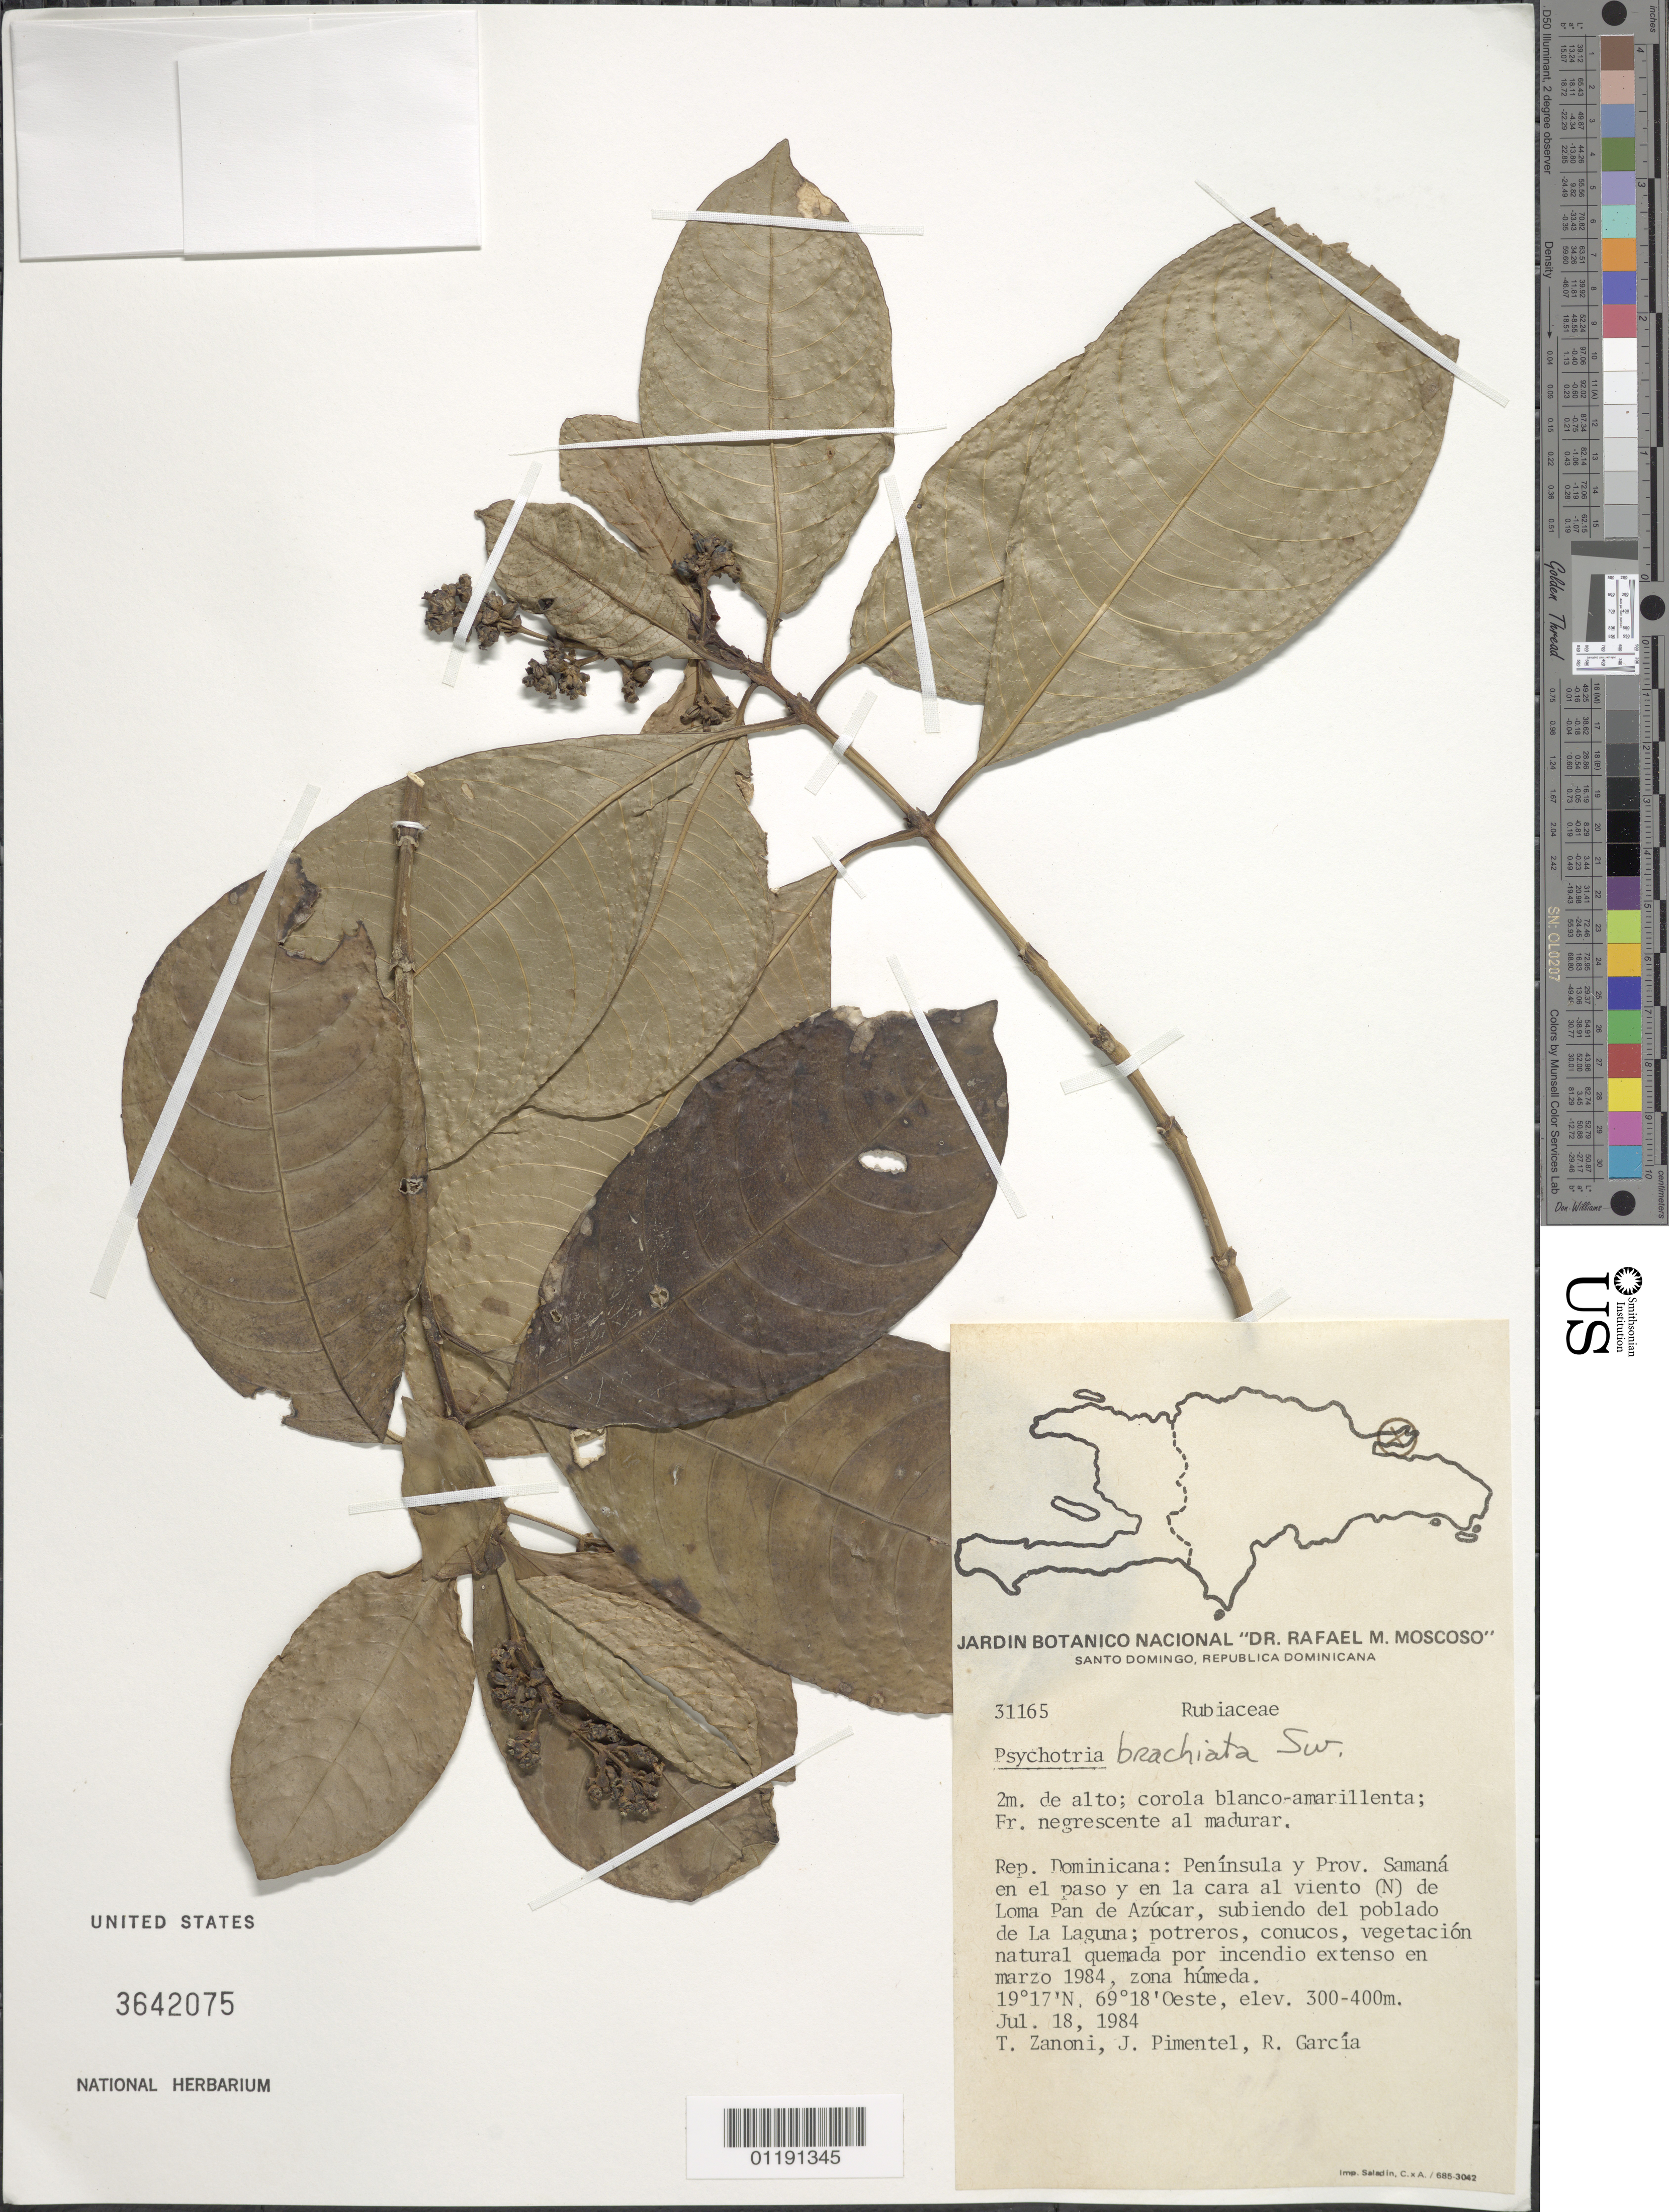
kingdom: Plantae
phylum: Tracheophyta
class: Magnoliopsida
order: Gentianales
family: Rubiaceae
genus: Psychotria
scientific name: Psychotria brachiata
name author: Sw.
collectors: T. A. Zanoni, J. Pimentel & R. G. García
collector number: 31165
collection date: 1984-07-18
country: Dominican Republic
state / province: Samaná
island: Hispaniola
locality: On the step and face the wind (N) of Loma Pan de Azúcar, up the town of La Laguna.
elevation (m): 300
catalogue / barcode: US 3642075